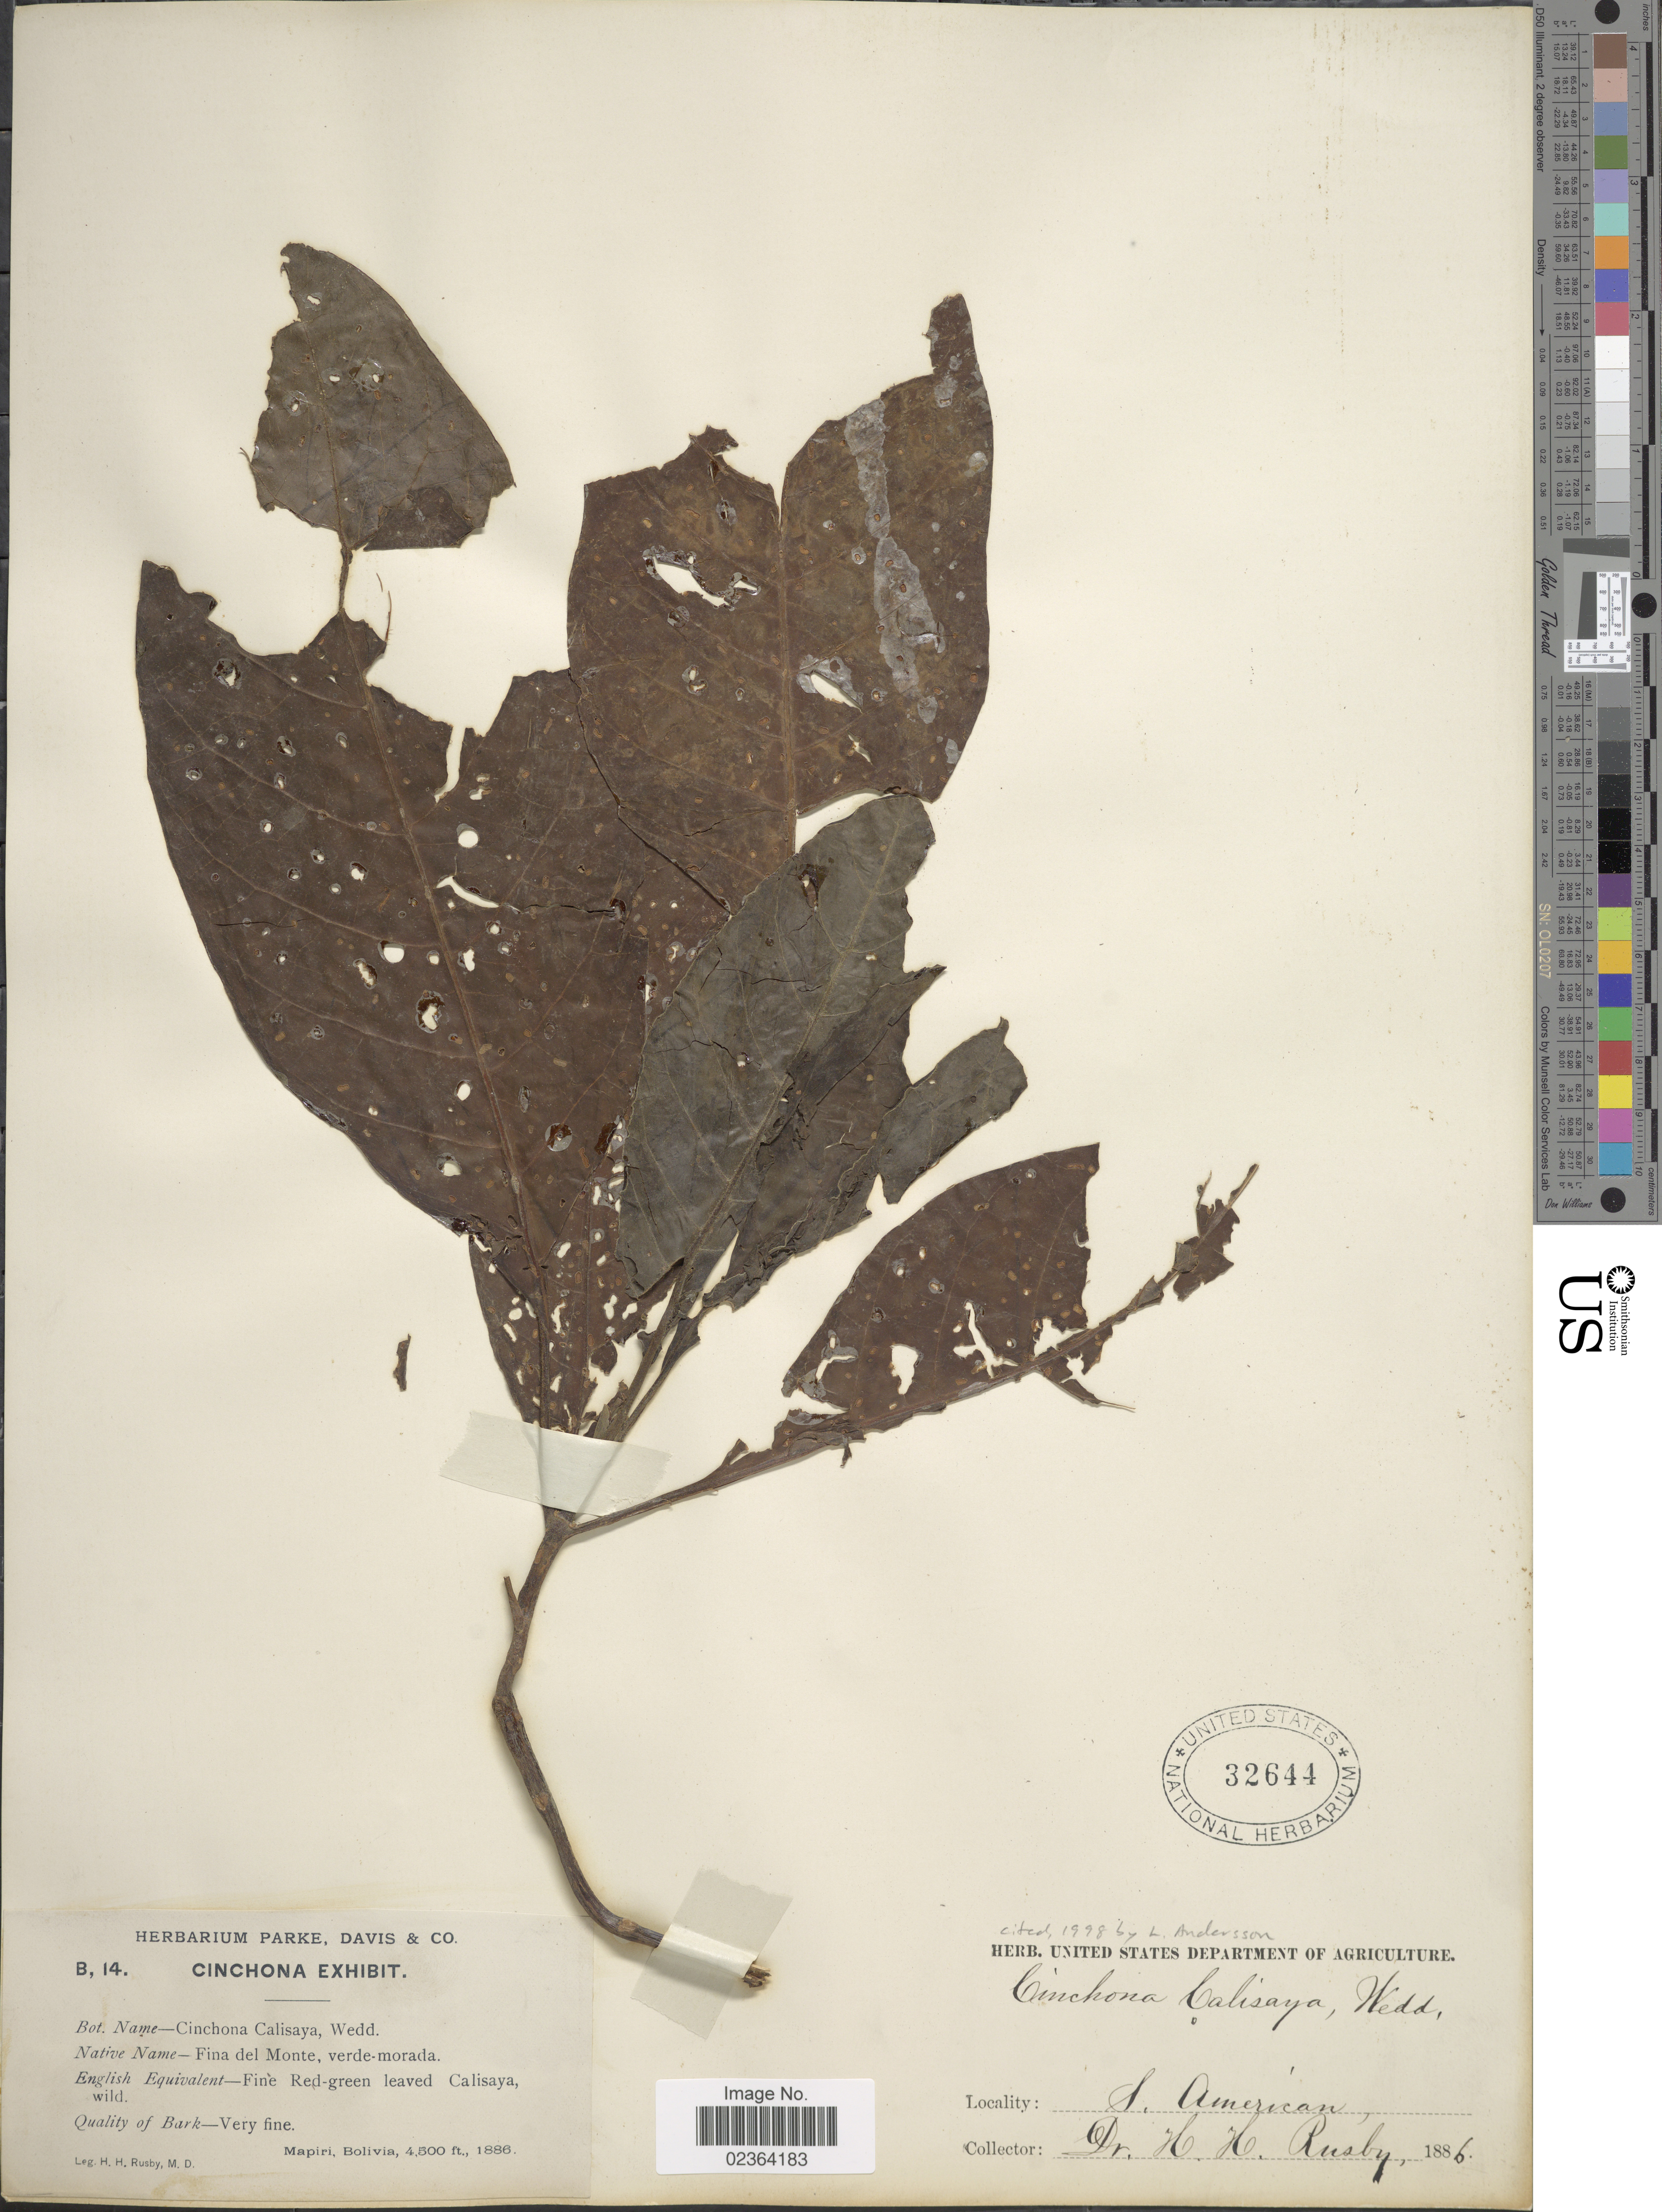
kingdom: Plantae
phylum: Tracheophyta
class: Magnoliopsida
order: Gentianales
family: Rubiaceae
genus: Cinchona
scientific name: Cinchona calisaya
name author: Wedd.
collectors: H. H. Rusby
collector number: B, 14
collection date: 1886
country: Bolivia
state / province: La Páz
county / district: Larecaja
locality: Mapiri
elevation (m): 1372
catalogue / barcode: US 32644